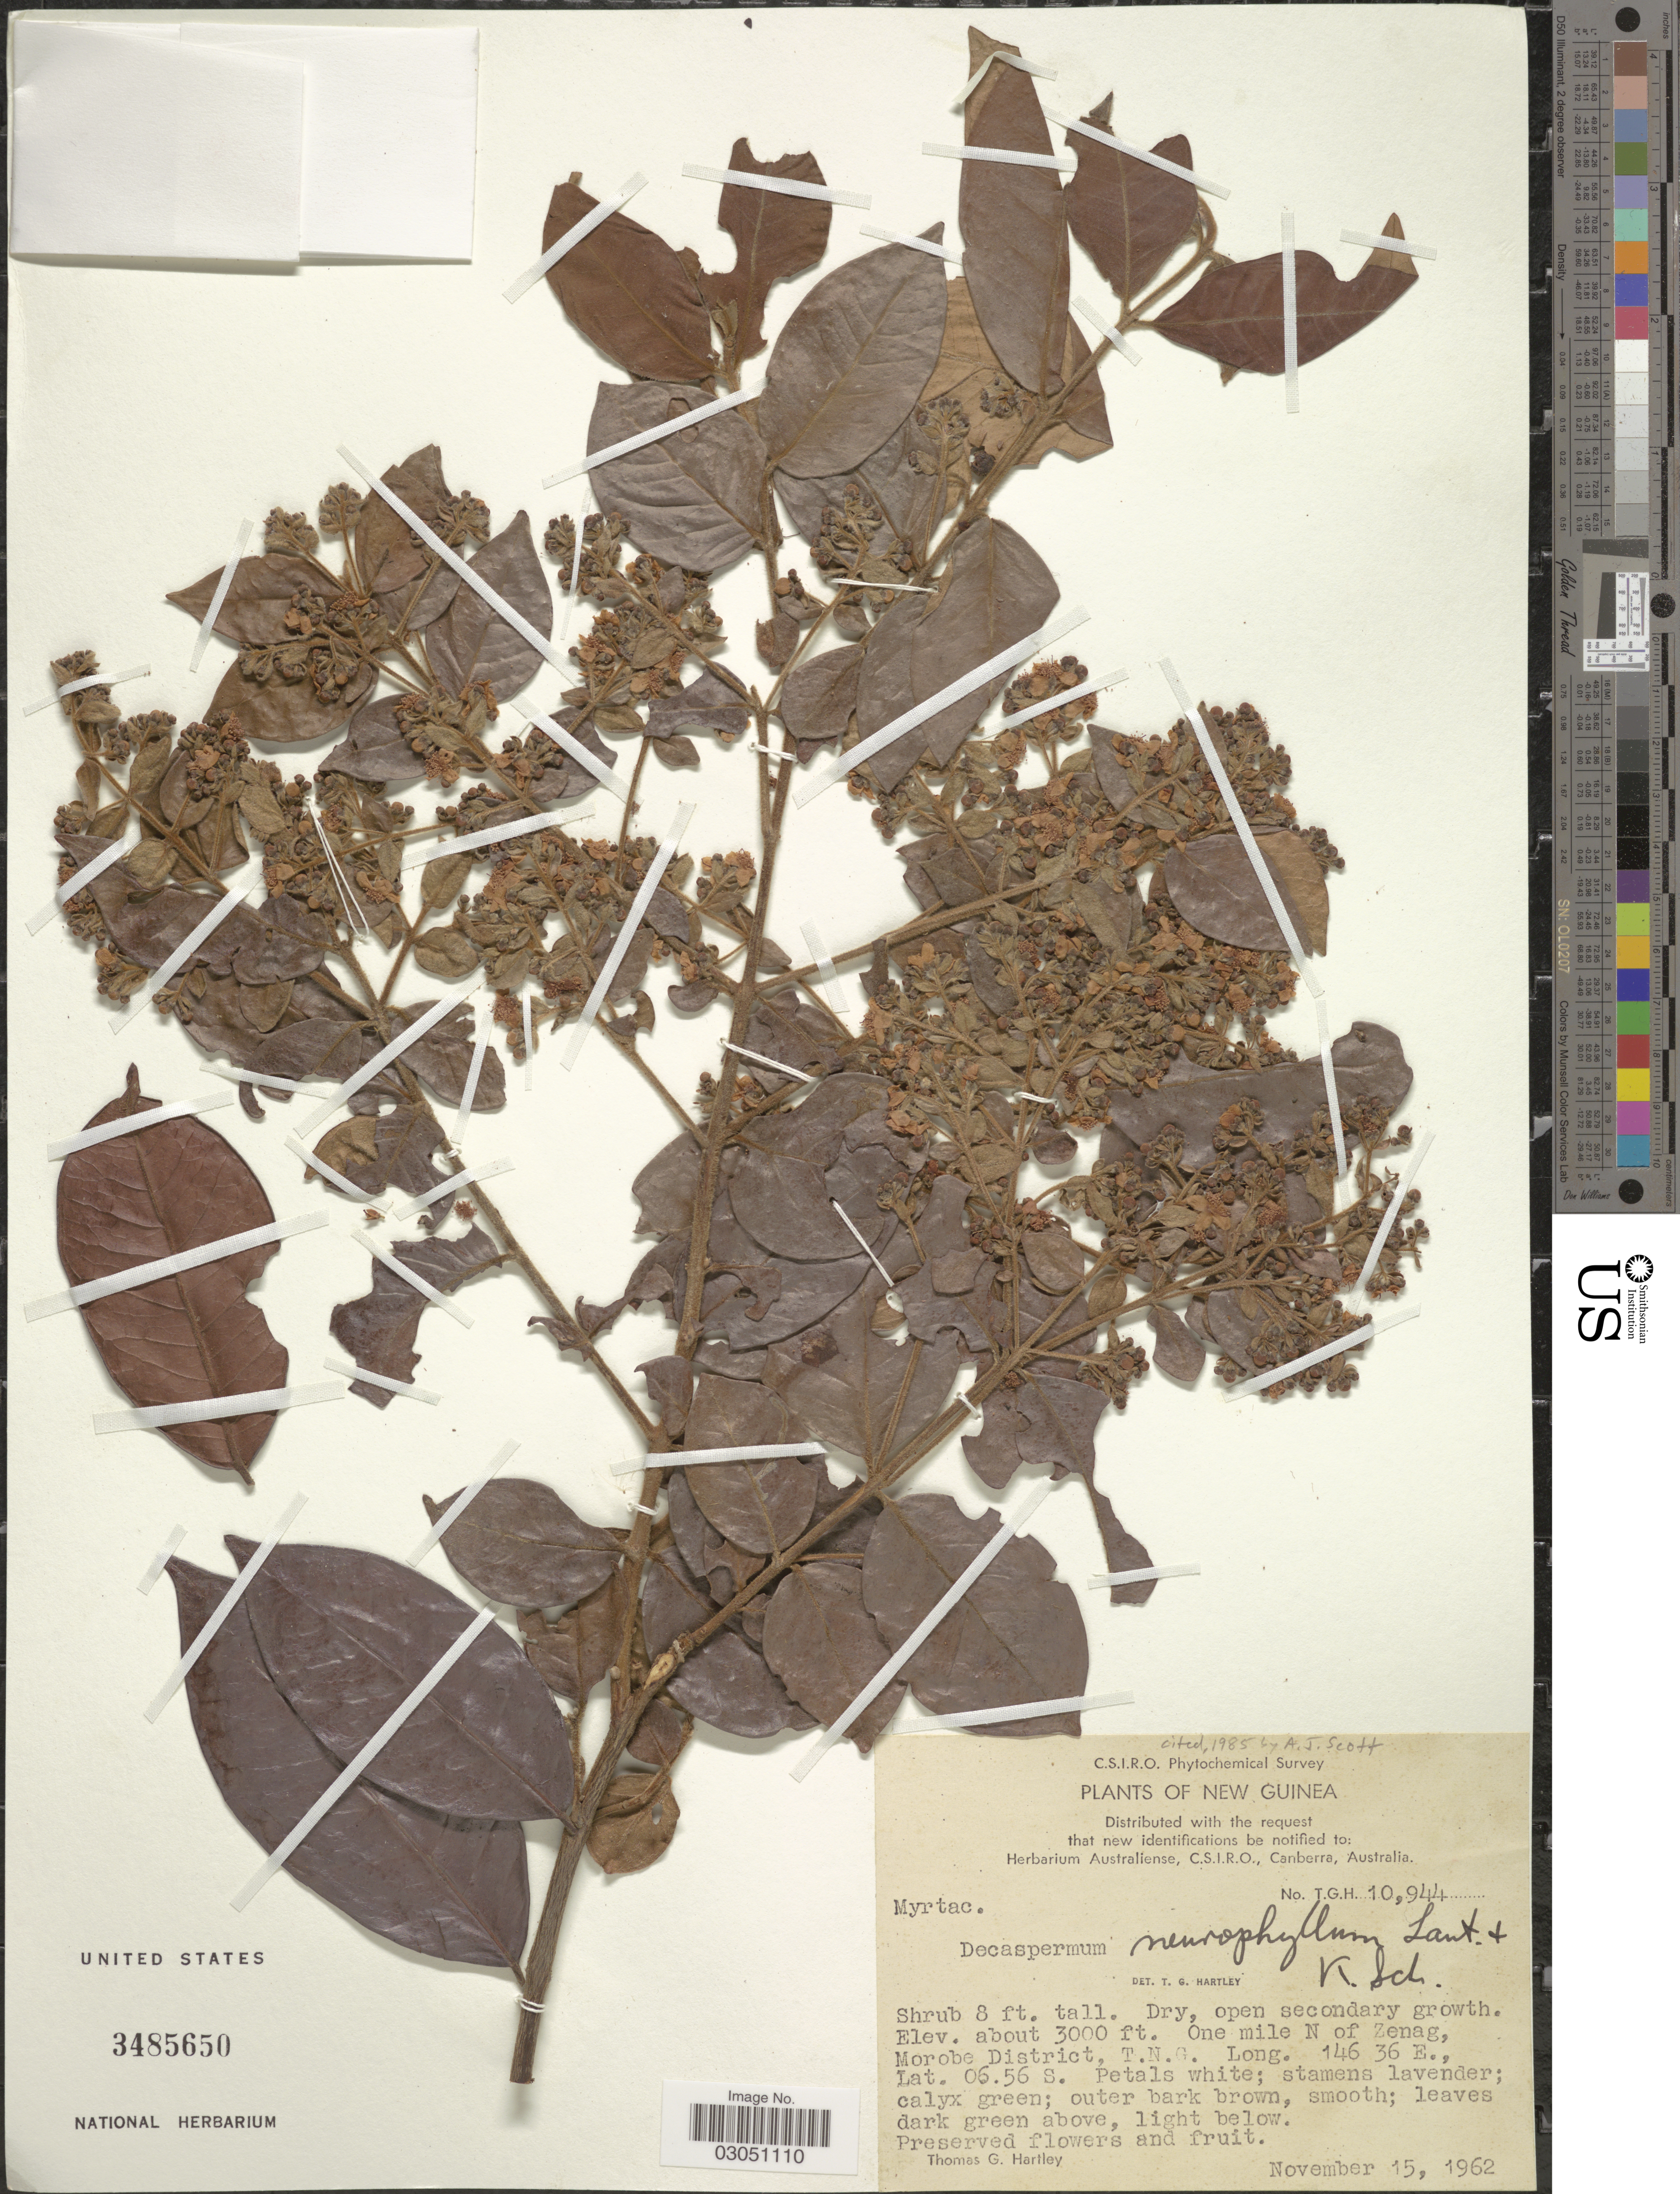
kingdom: Plantae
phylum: Tracheophyta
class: Magnoliopsida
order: Myrtales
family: Myrtaceae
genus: Decaspermum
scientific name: Decaspermum neurophyllum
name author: K. Schum. & Lauterb.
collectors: T. Hartley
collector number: T.G.H.10944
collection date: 1962-11-15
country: Papua New Guinea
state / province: Morobe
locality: New Guinea. One mile N of Zenag, Morobe District, T. N. G.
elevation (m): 914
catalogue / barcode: US 3485650